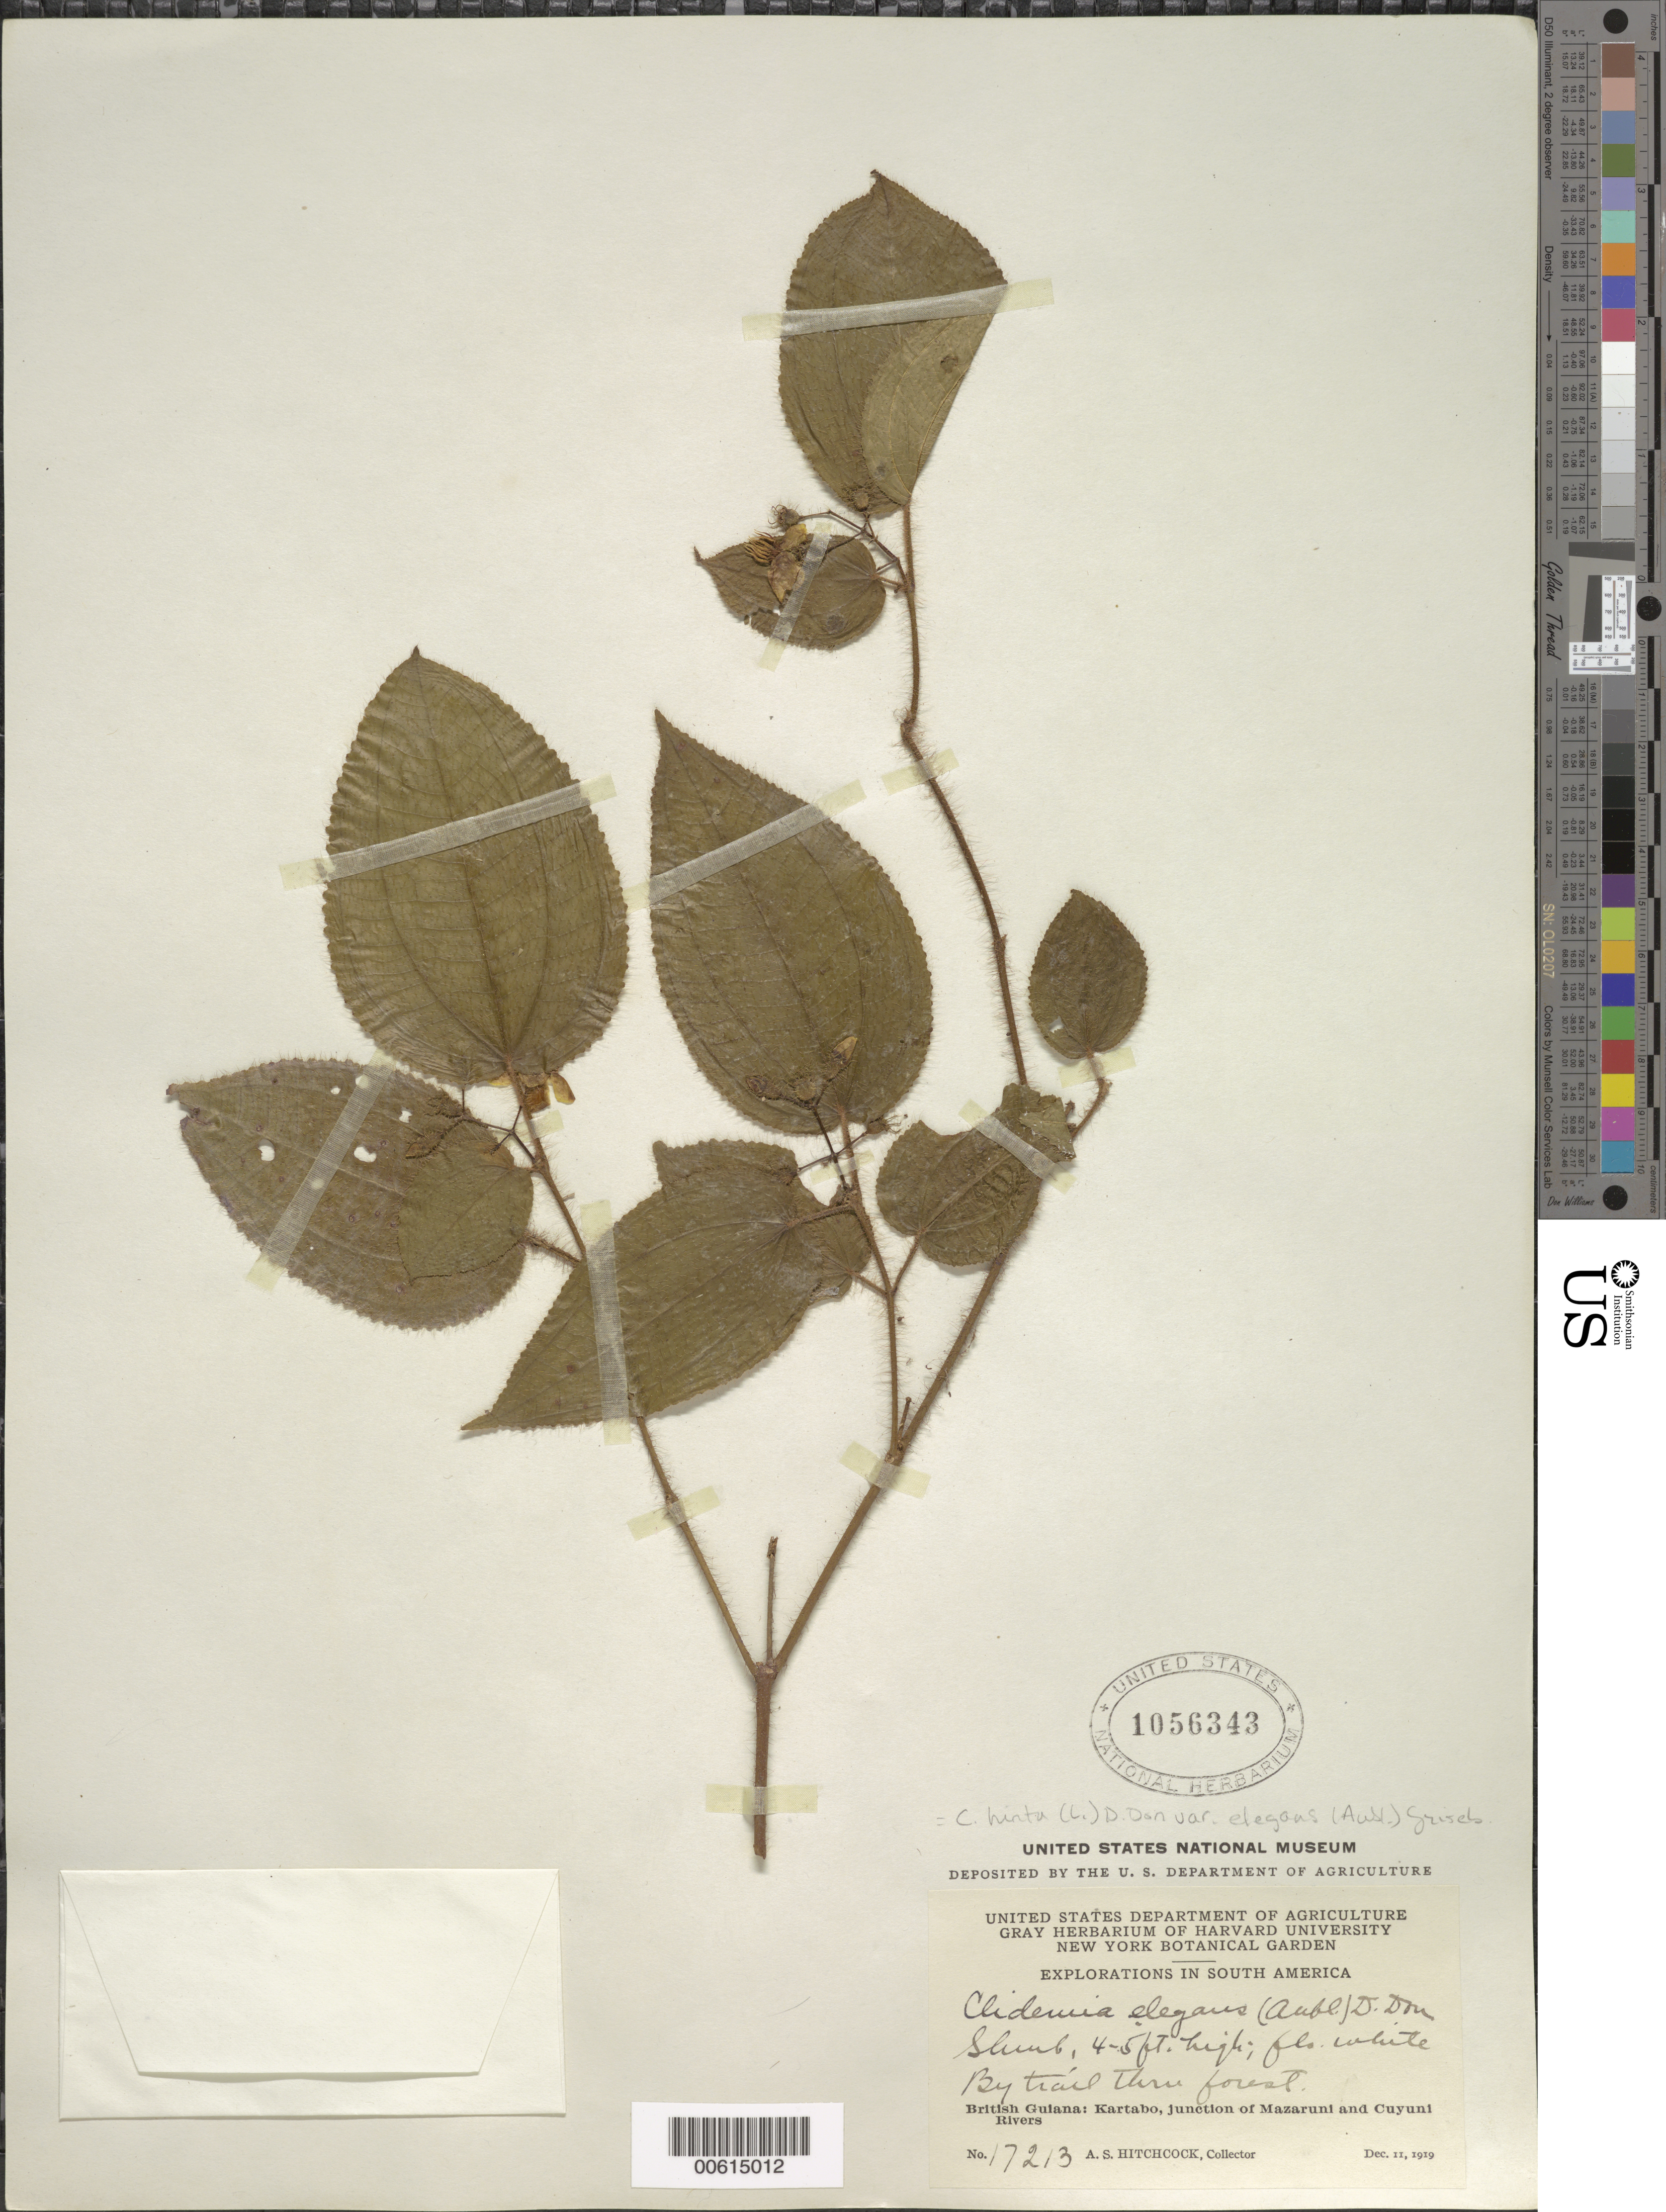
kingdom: Plantae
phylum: Tracheophyta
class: Magnoliopsida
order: Myrtales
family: Melastomataceae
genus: Clidemia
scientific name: Clidemia hirta var. elegans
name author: (Aubl.) Griseb.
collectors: A. S. Hitchcock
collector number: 17213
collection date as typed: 11-Dec-19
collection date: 1919-12-11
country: Guyana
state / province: Cuyuni-Mazaruni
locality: Kartabo Station, junction of Mazaruni and Cuyuni Rivers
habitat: by trail through forest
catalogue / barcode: US 1056343